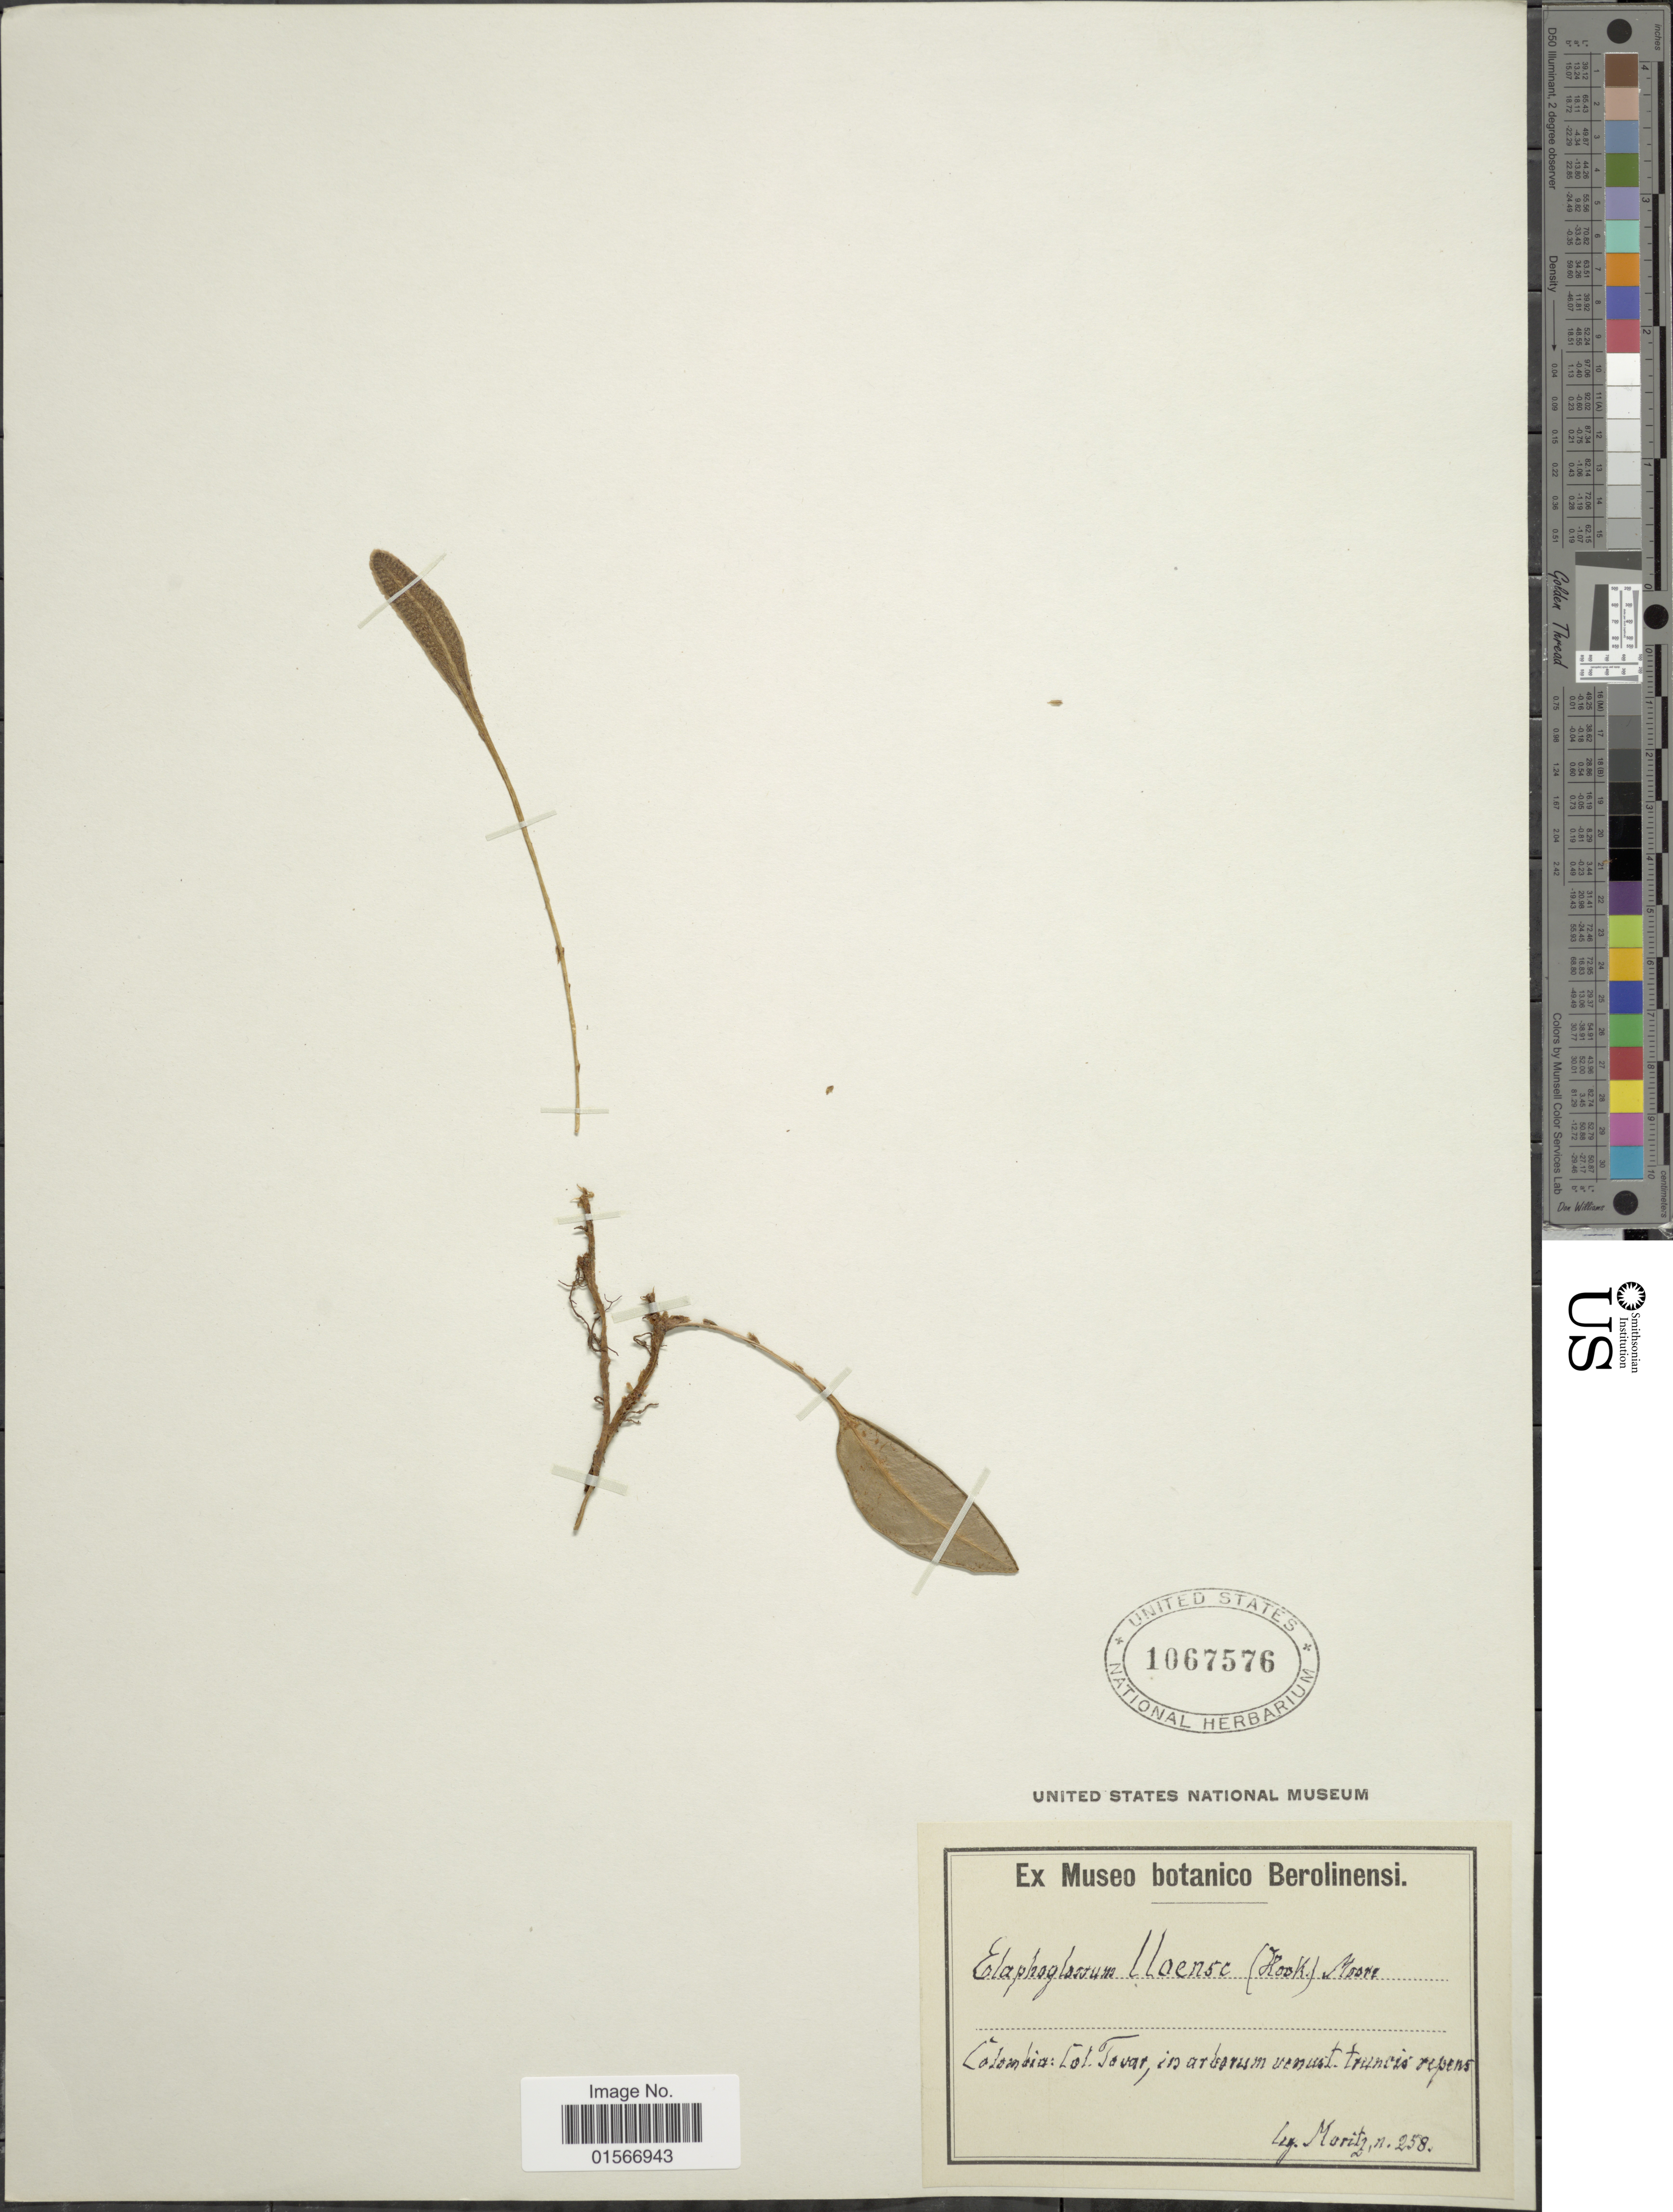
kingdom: Plantae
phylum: Tracheophyta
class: Polypodiopsida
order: Polypodiales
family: Dryopteridaceae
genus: Elaphoglossum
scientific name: Elaphoglossum lloense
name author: (Hook.) T. Moore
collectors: Moritz, --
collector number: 258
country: Colombia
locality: Col. Tovar, in arborum venust. truncis repens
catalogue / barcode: US 1067576